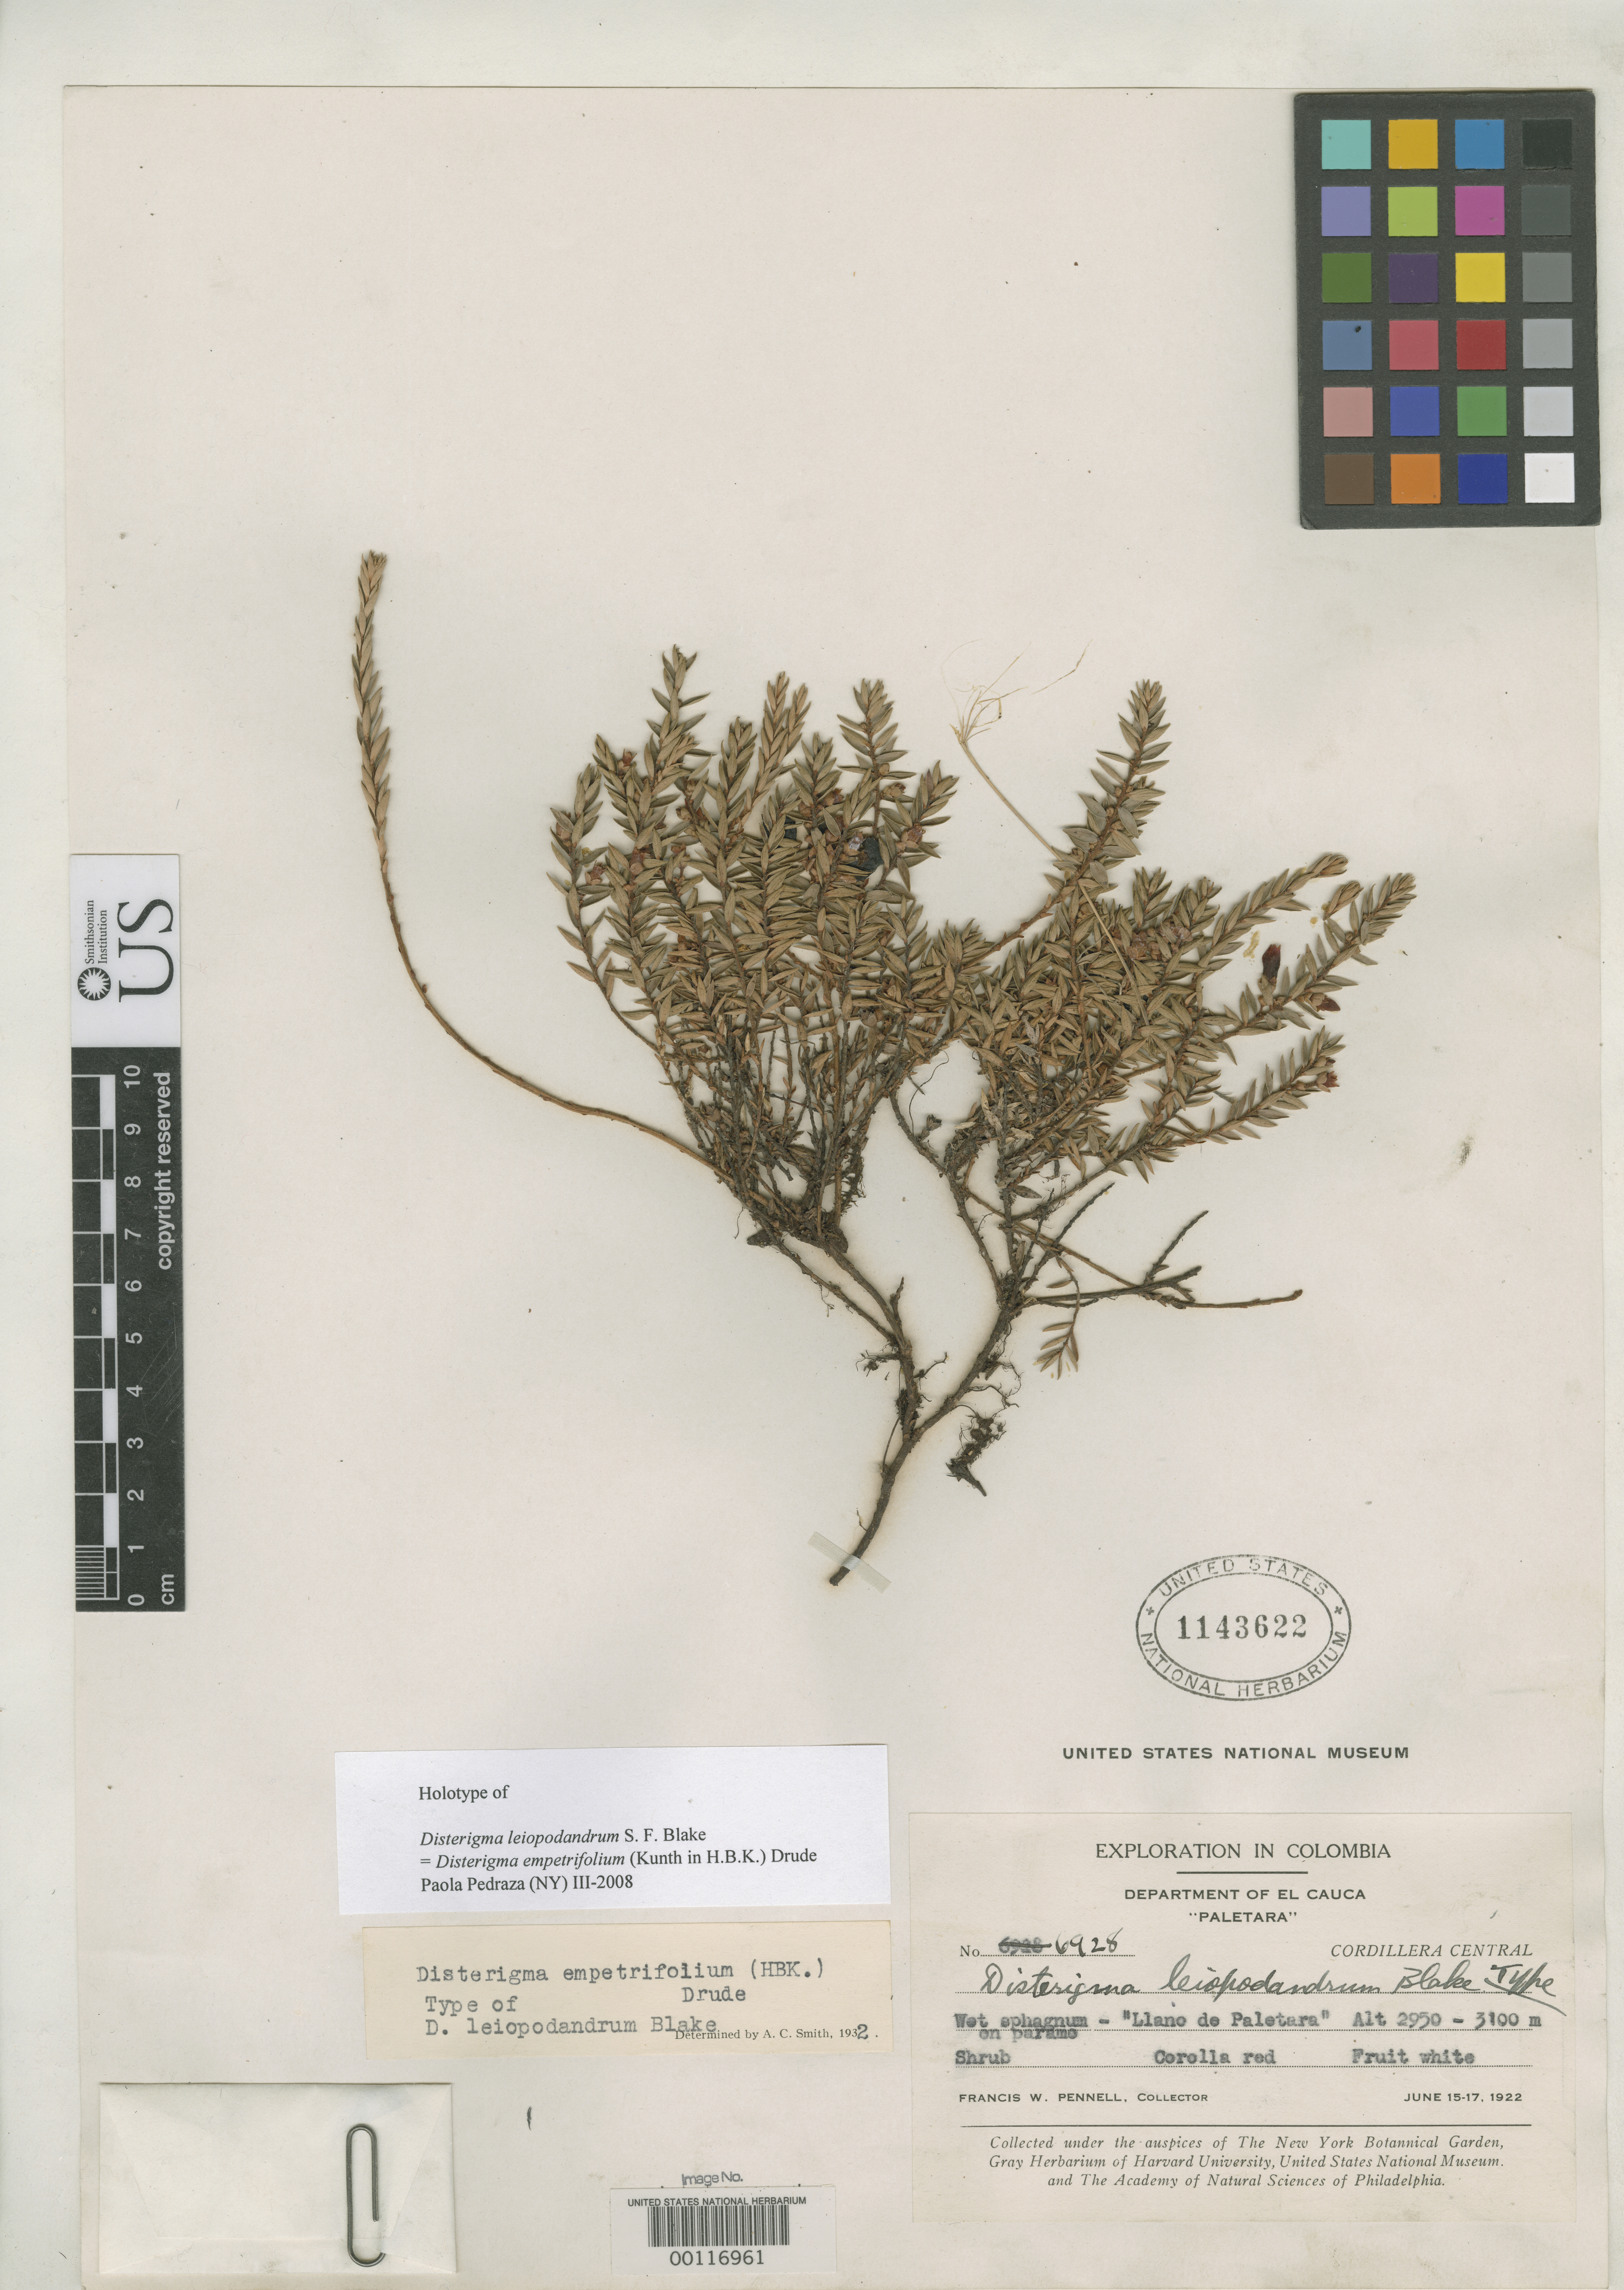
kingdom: Plantae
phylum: Tracheophyta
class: Magnoliopsida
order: Ericales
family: Ericaceae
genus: Disterigma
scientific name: Disterigma leiopodandrum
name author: S.F. Blake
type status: Holotype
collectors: F. W. Pennell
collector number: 6928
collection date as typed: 15 Jun 1922 to 17 Jun 1922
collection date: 1922-06-15/1922-06-17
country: Colombia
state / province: Cauca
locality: Llano de Paletara, Cordillera Central.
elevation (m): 2950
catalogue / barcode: US 1143622